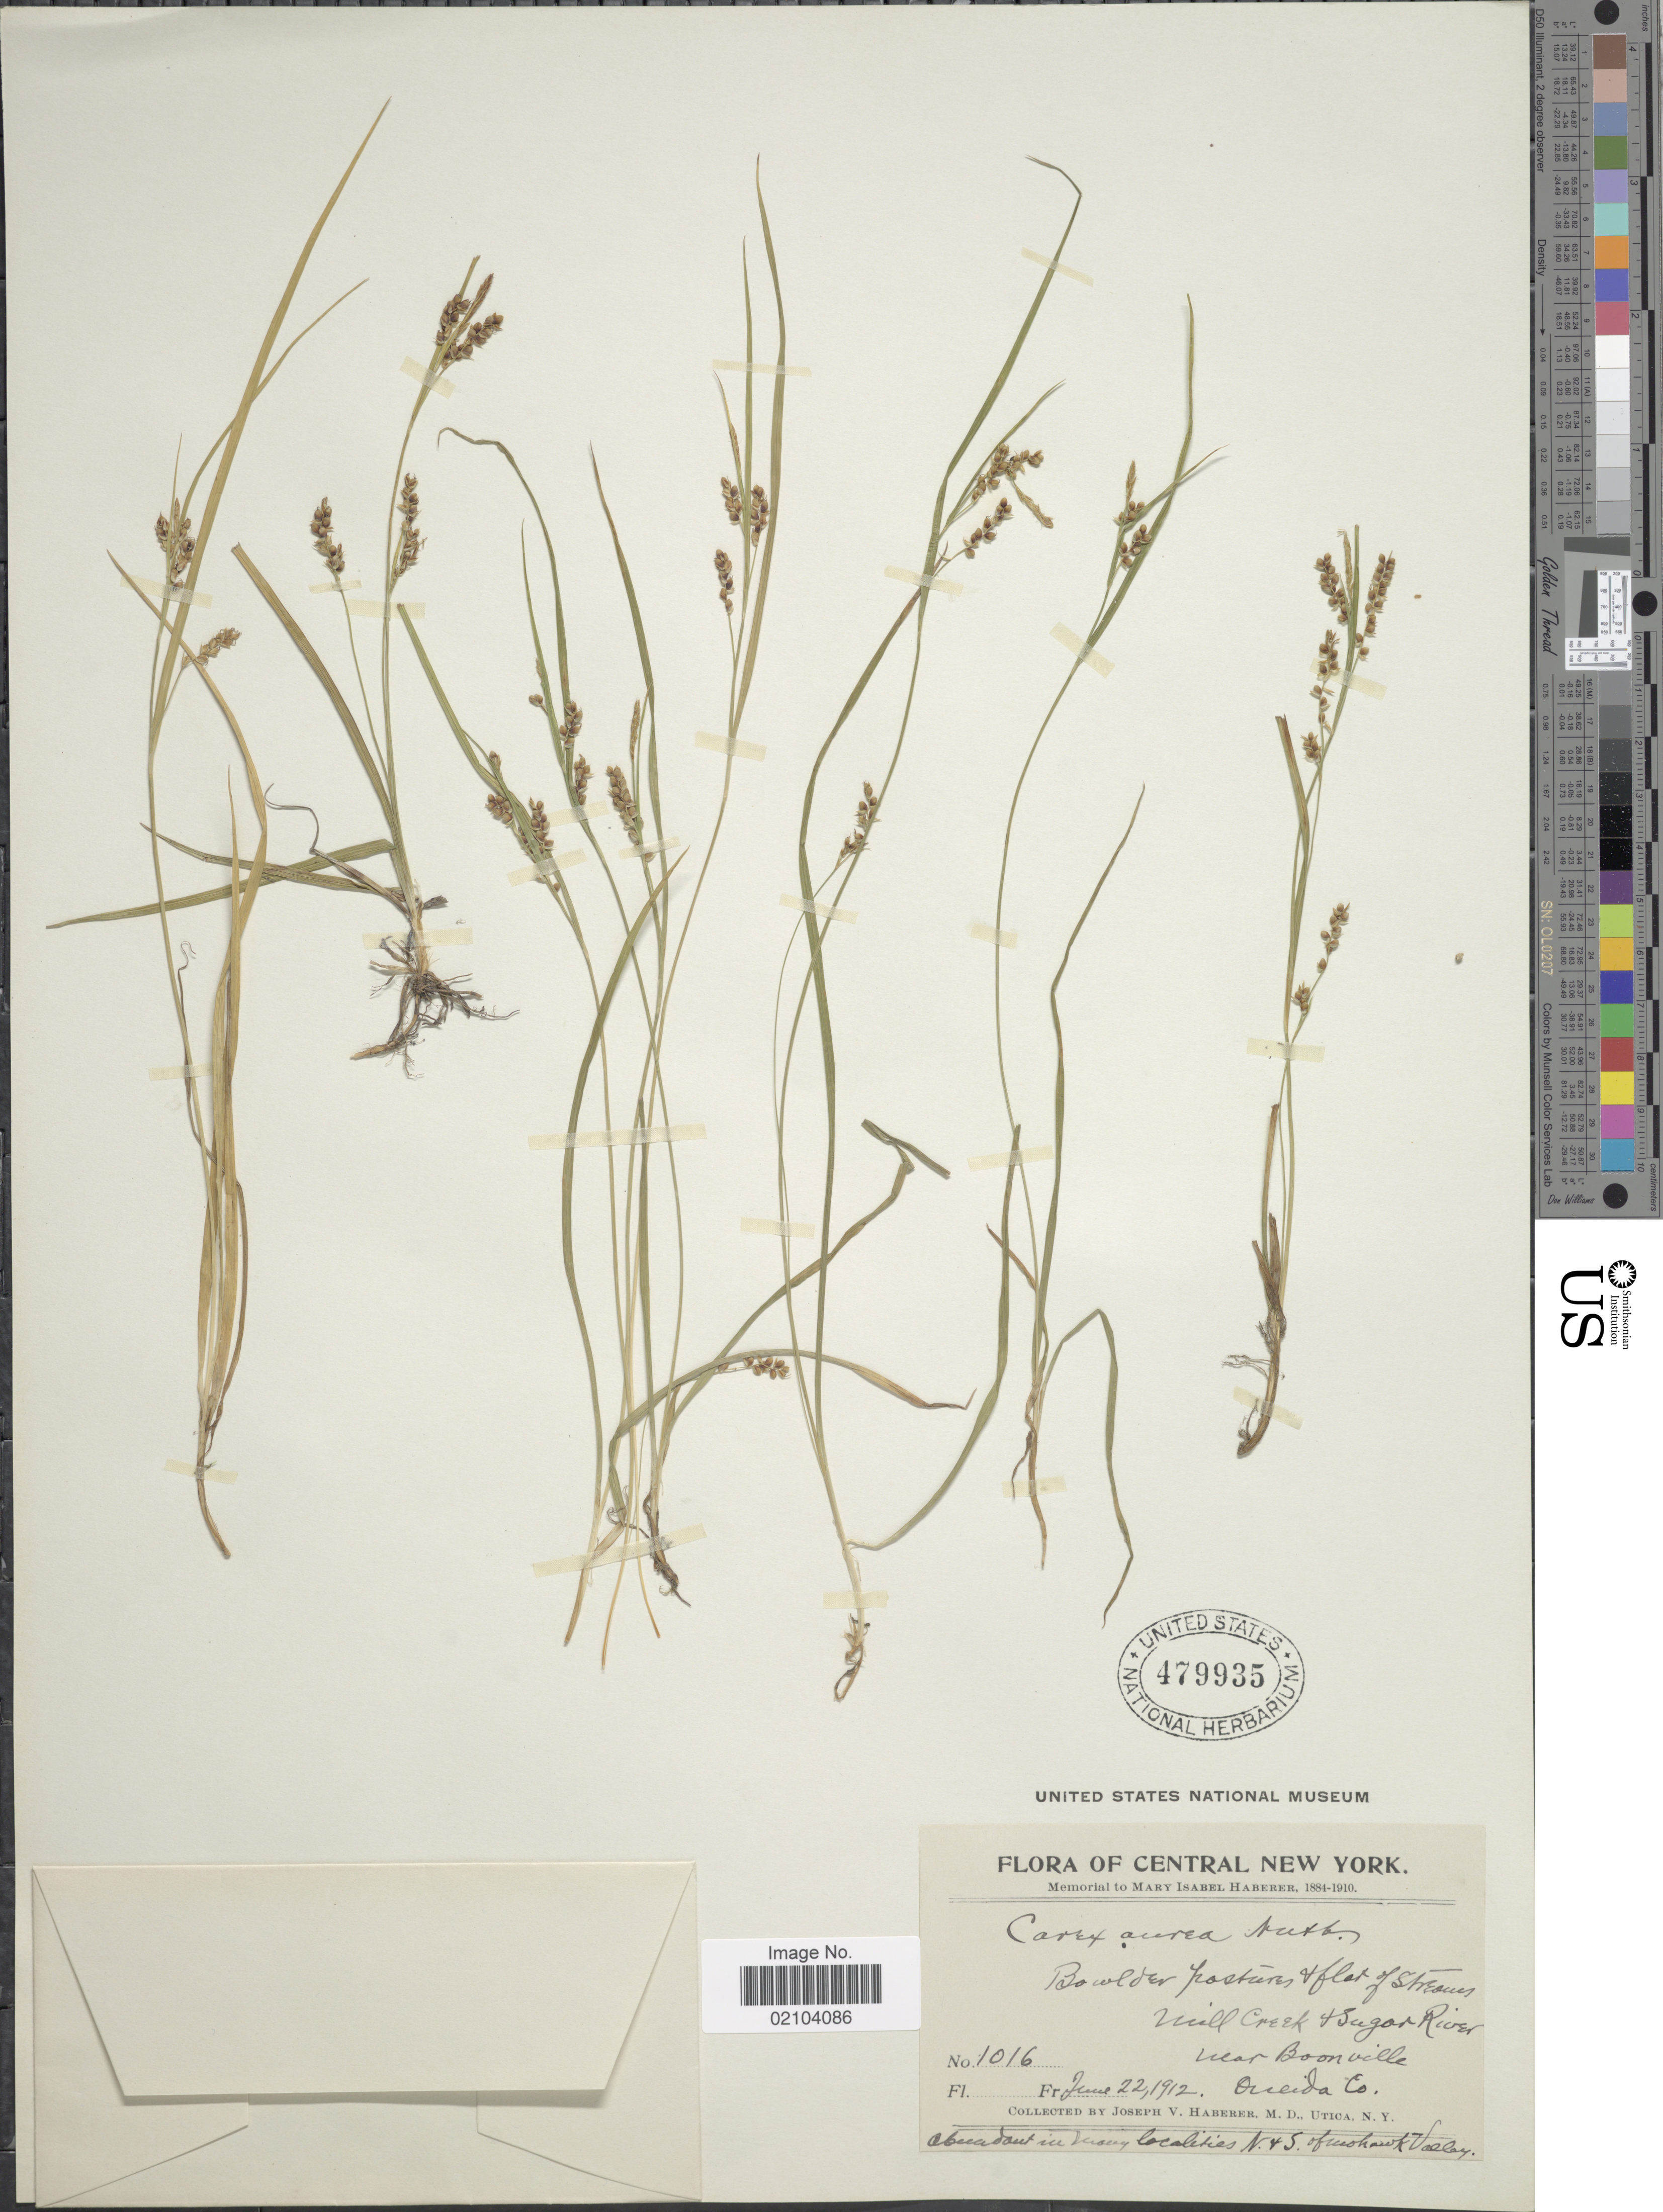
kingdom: Plantae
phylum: Tracheophyta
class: Liliopsida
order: Poales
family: Cyperaceae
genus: Carex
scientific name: Carex aurea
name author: Nutt.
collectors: J. V. Haberer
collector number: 1016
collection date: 1912-06-22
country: United States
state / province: New York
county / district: Oneida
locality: Central New York. Boulder pastures + flat of Streams Mill Creek + Sugar River near Boonville. Oneida Co. N. + S. of Mohwak Valley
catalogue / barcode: US 479935